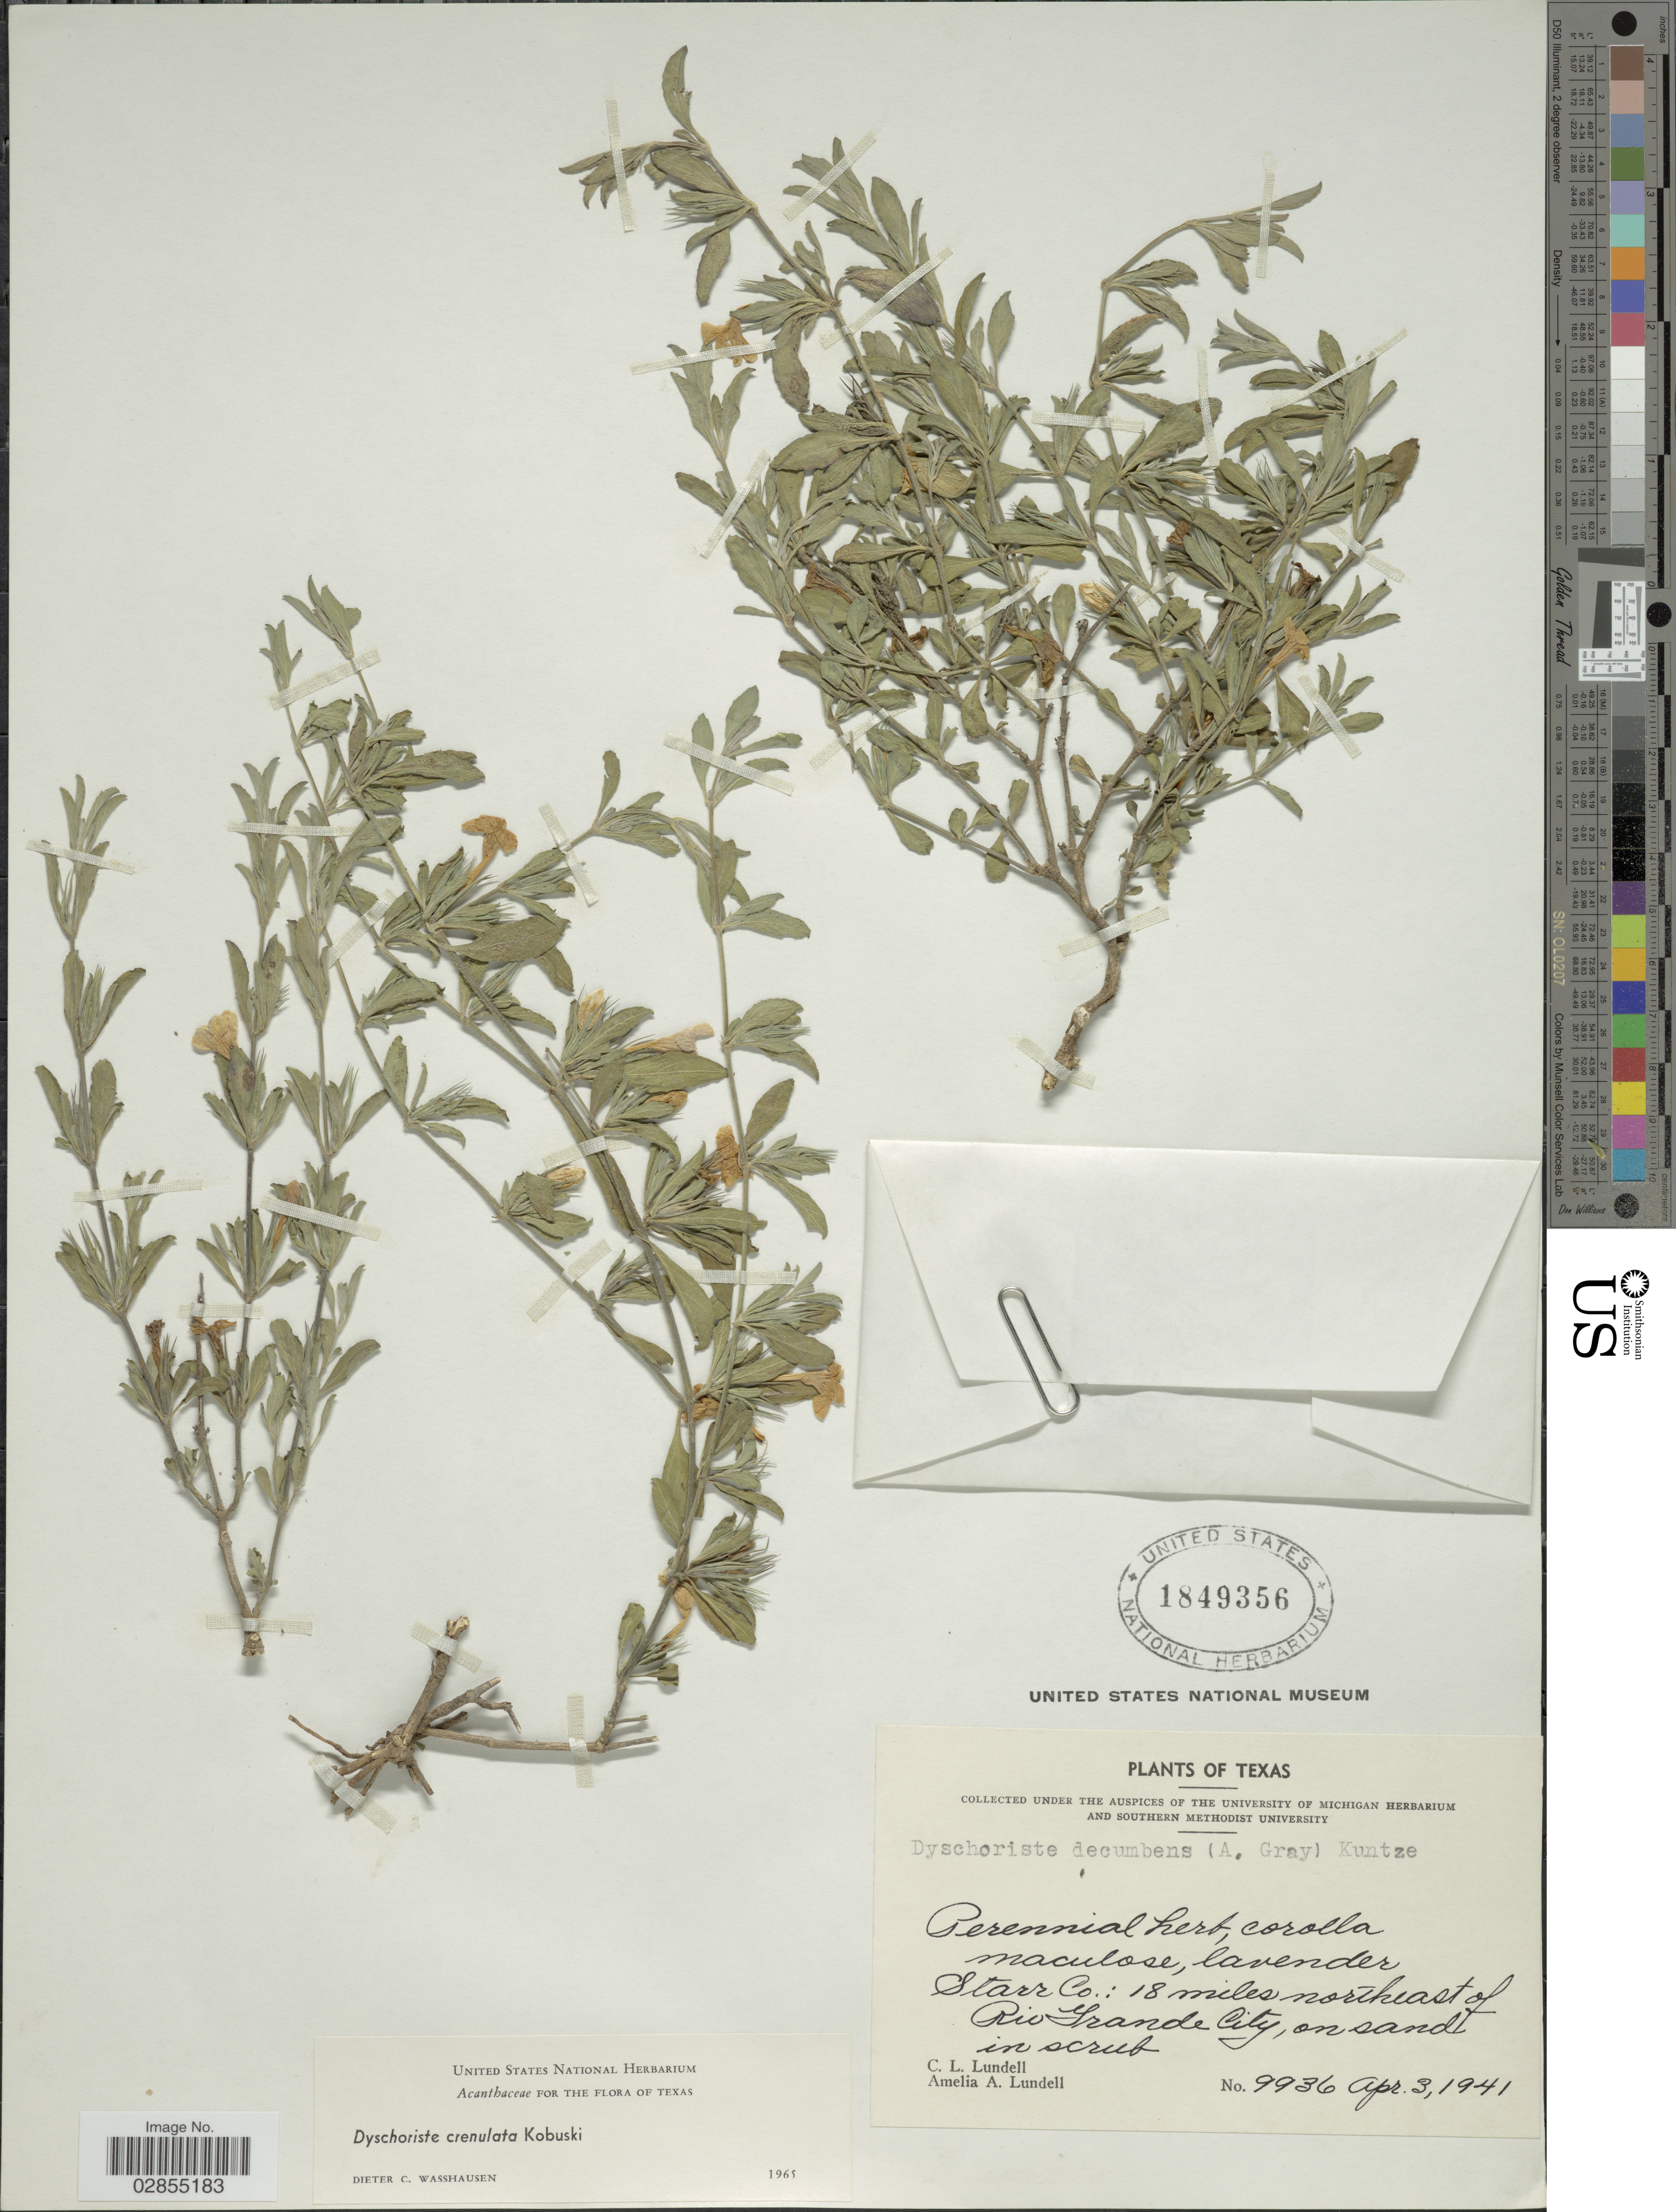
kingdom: Plantae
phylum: Tracheophyta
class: Magnoliopsida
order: Lamiales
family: Acanthaceae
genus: Dyschoriste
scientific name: Dyschoriste crenulata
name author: Kobuski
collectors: C. L. Lundell & A. A. Lundell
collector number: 9936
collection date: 1941-04-03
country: United States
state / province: Texas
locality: Starr Co.: 18 miles northeast of Rio Grande City.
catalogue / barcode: US 1849356